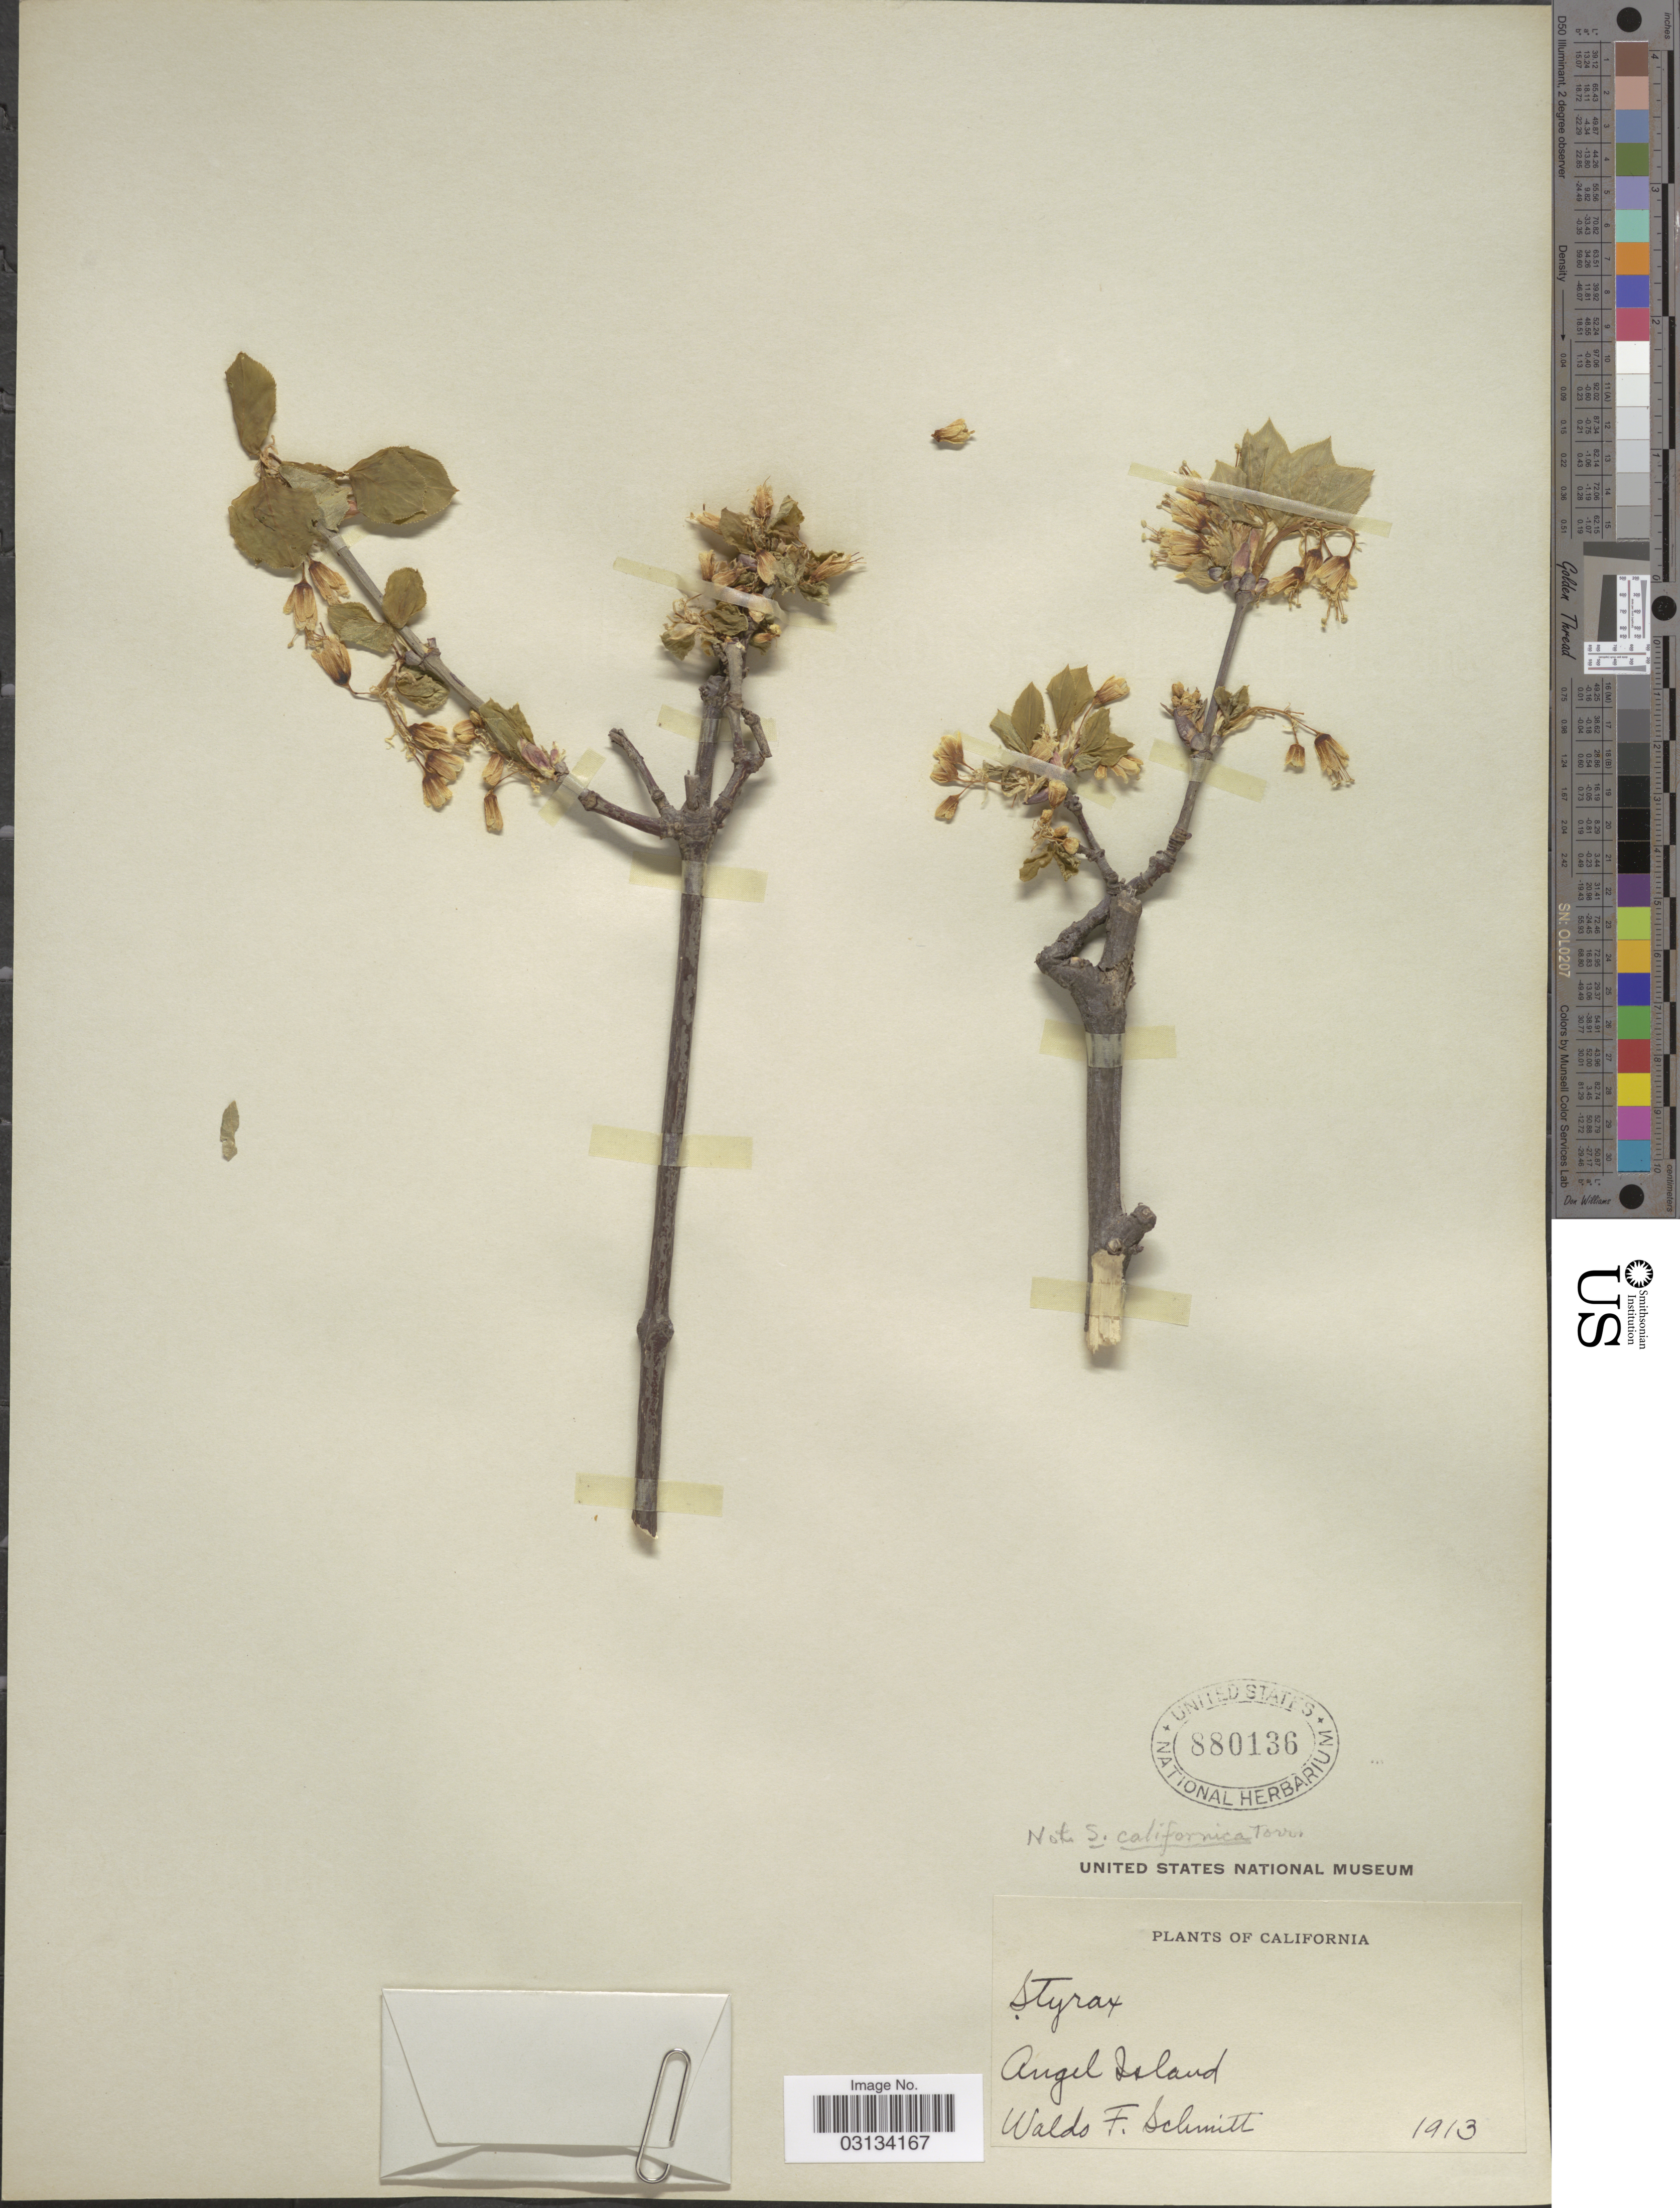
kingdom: Plantae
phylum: Tracheophyta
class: Magnoliopsida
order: Ericales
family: Styracaceae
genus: Styrax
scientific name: Styrax californicus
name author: Torr.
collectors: W. L. Schmitt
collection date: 1913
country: United States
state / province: California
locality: Angel Island.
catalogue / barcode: US 880136